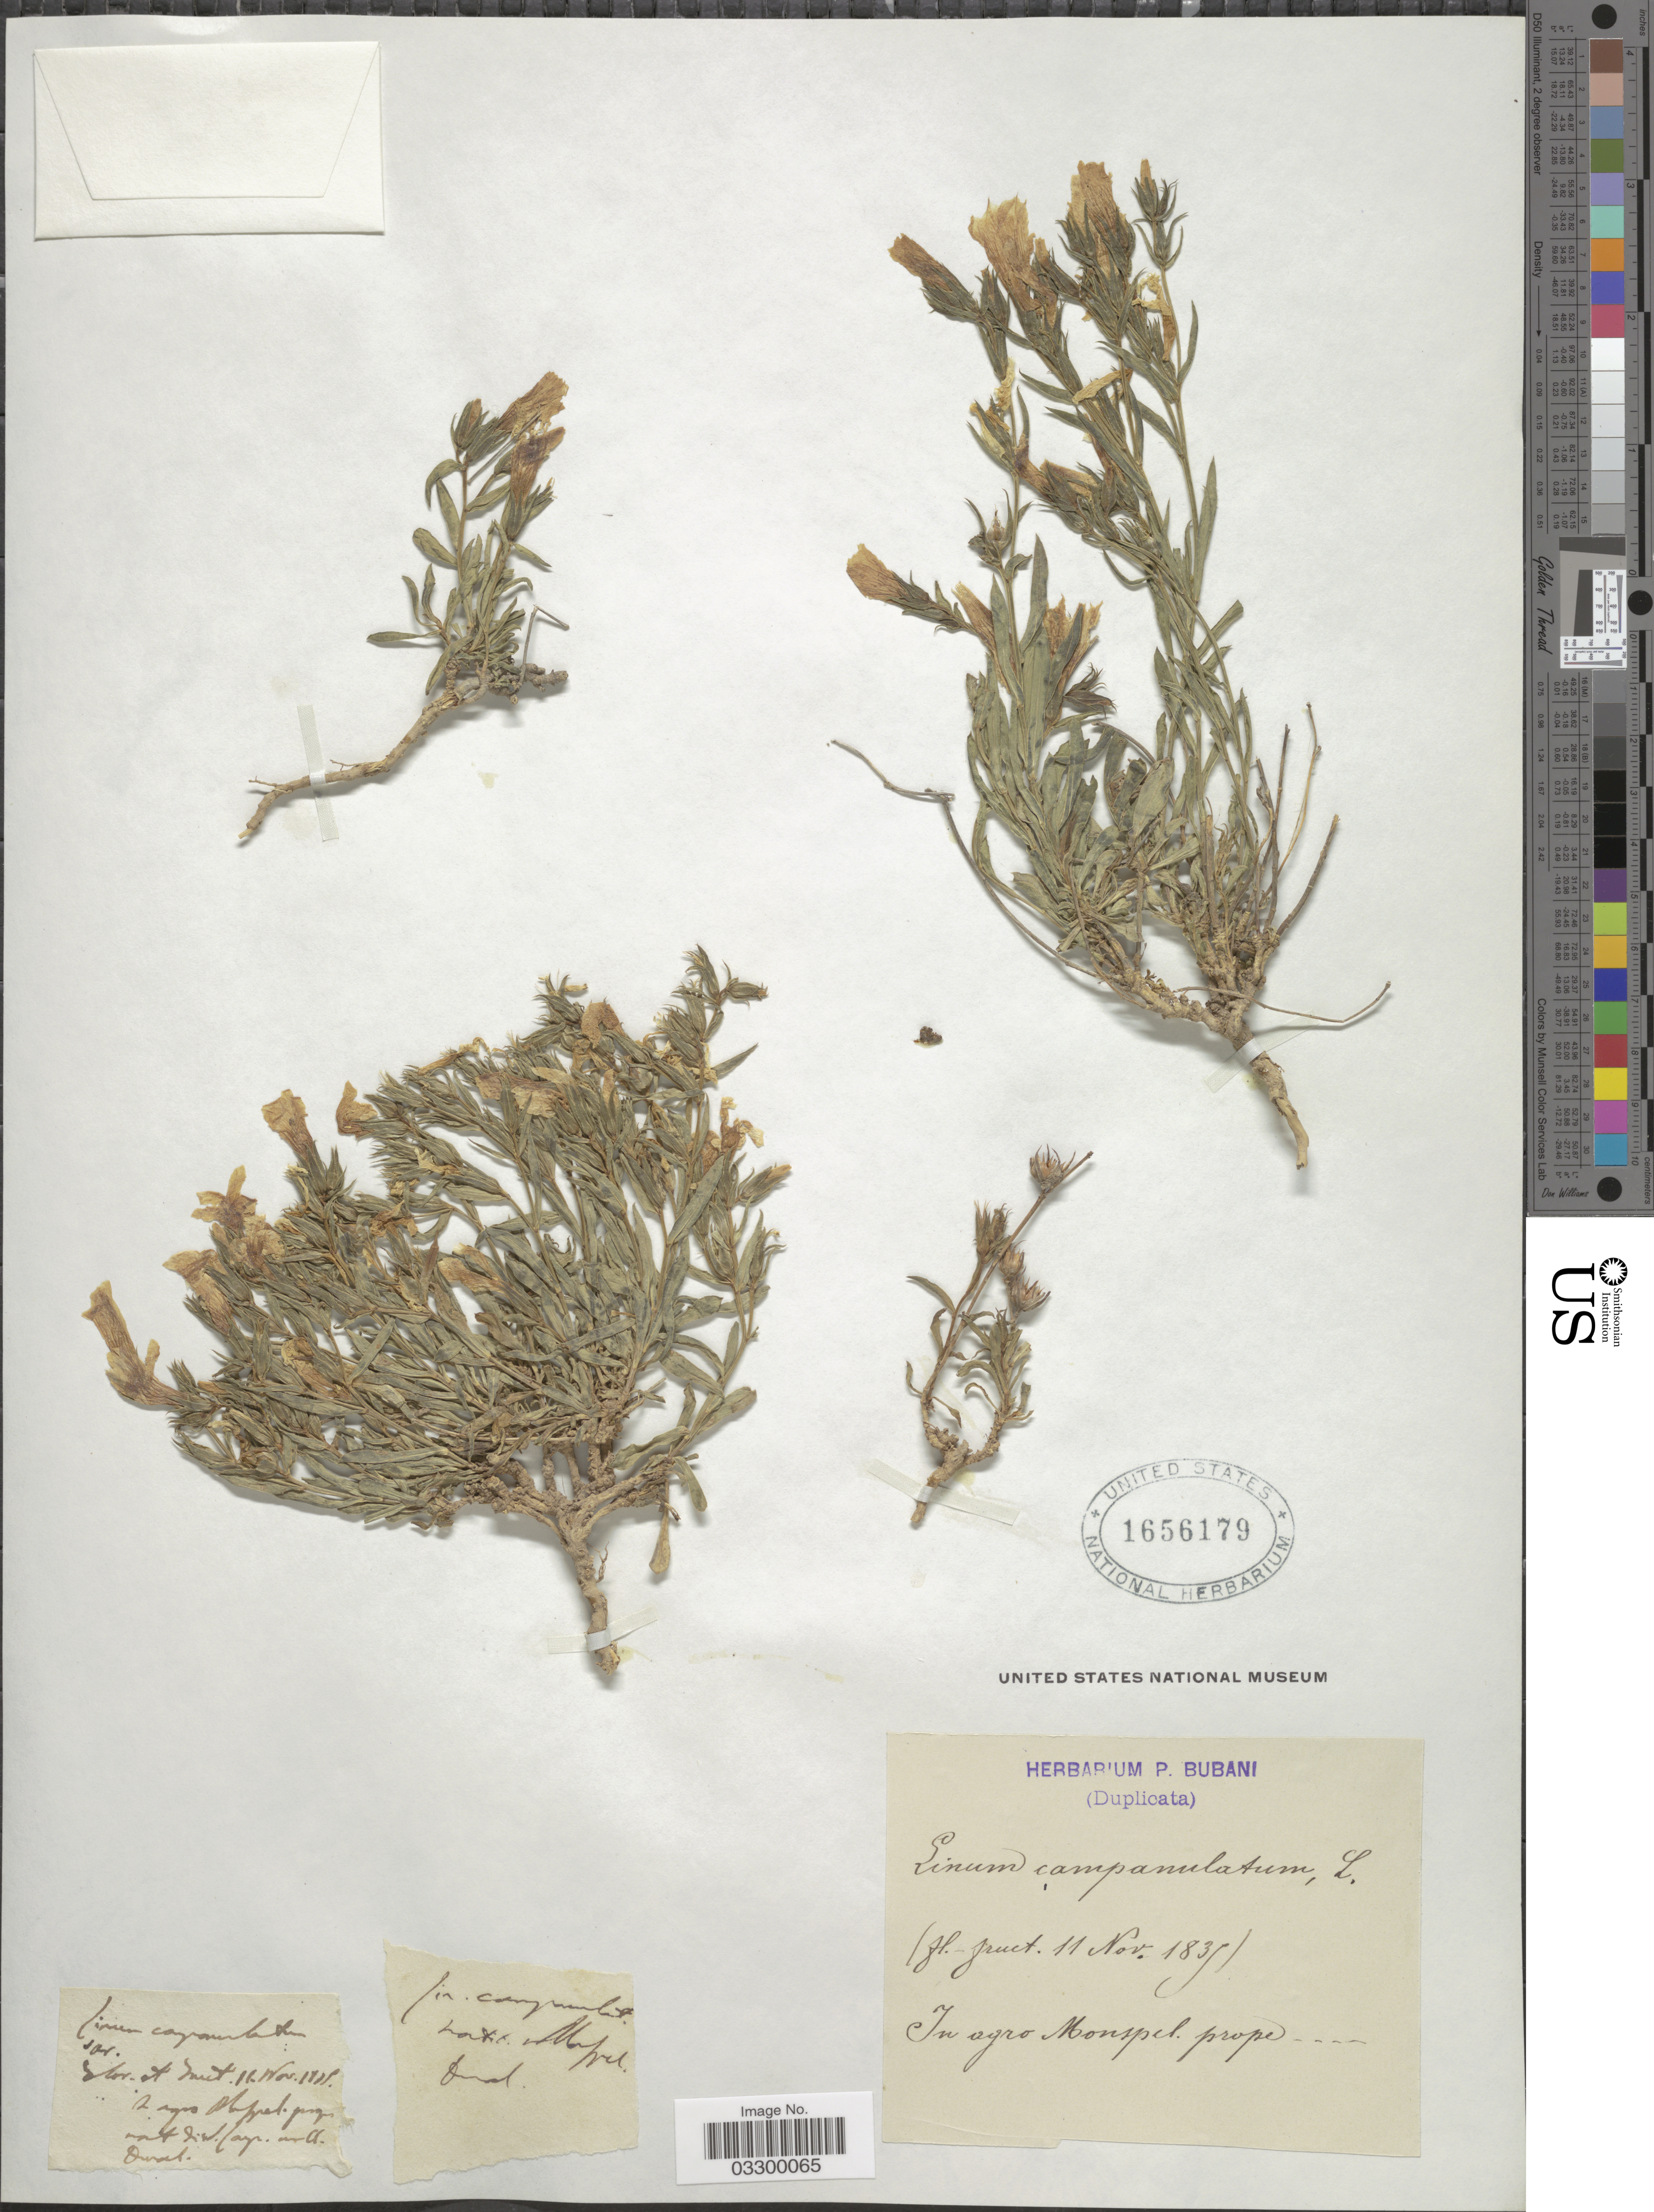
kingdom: Plantae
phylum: Tracheophyta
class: Magnoliopsida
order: Malpighiales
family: Linaceae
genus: Linum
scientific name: Linum campanulatum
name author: L.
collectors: ex herb. P. Bubani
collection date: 1835-11-11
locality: In agro Monspel. prope.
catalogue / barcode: US 1656179